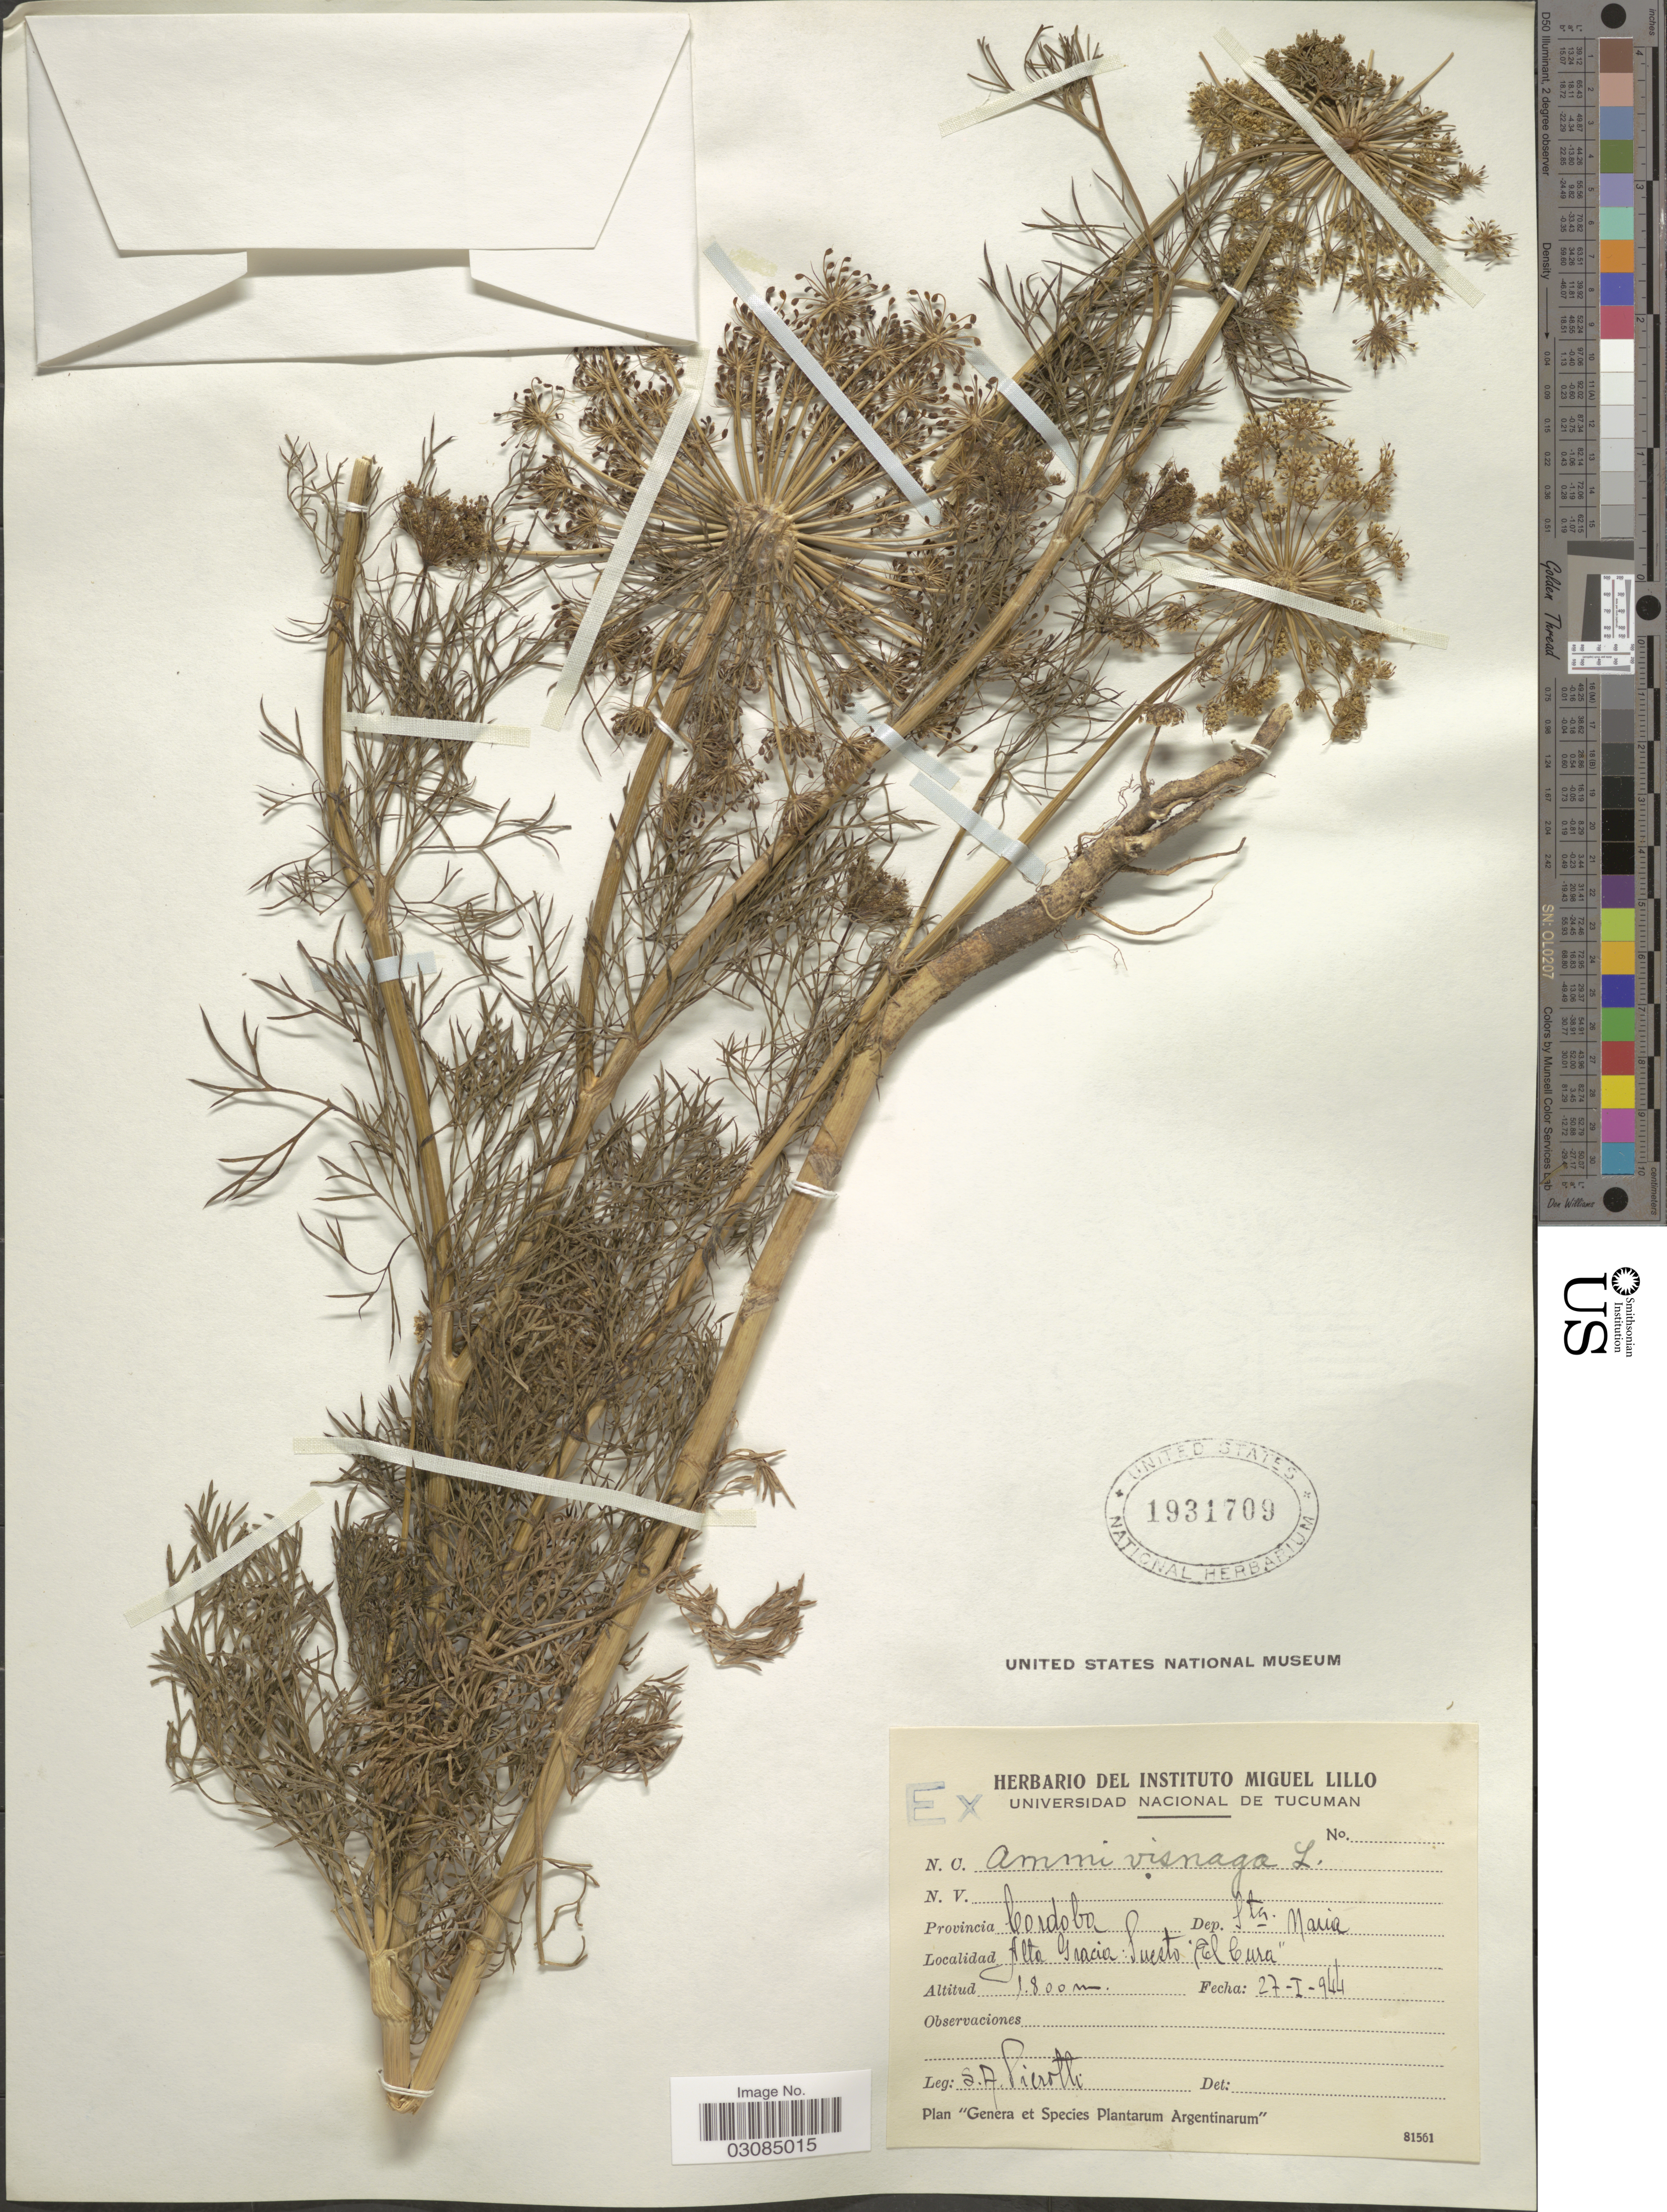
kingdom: Plantae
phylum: Tracheophyta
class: Magnoliopsida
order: Apiales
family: Apiaceae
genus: Ammi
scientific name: Ammi visnaga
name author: (L.) Lam.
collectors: S. A. Pierotti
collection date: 1944-01-27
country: Argentina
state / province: Cordoba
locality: Provincia Cordoba. Dep. Sta Maria. Alta Gracia: Suesto "El Cura".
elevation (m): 1800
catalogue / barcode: US 1931709